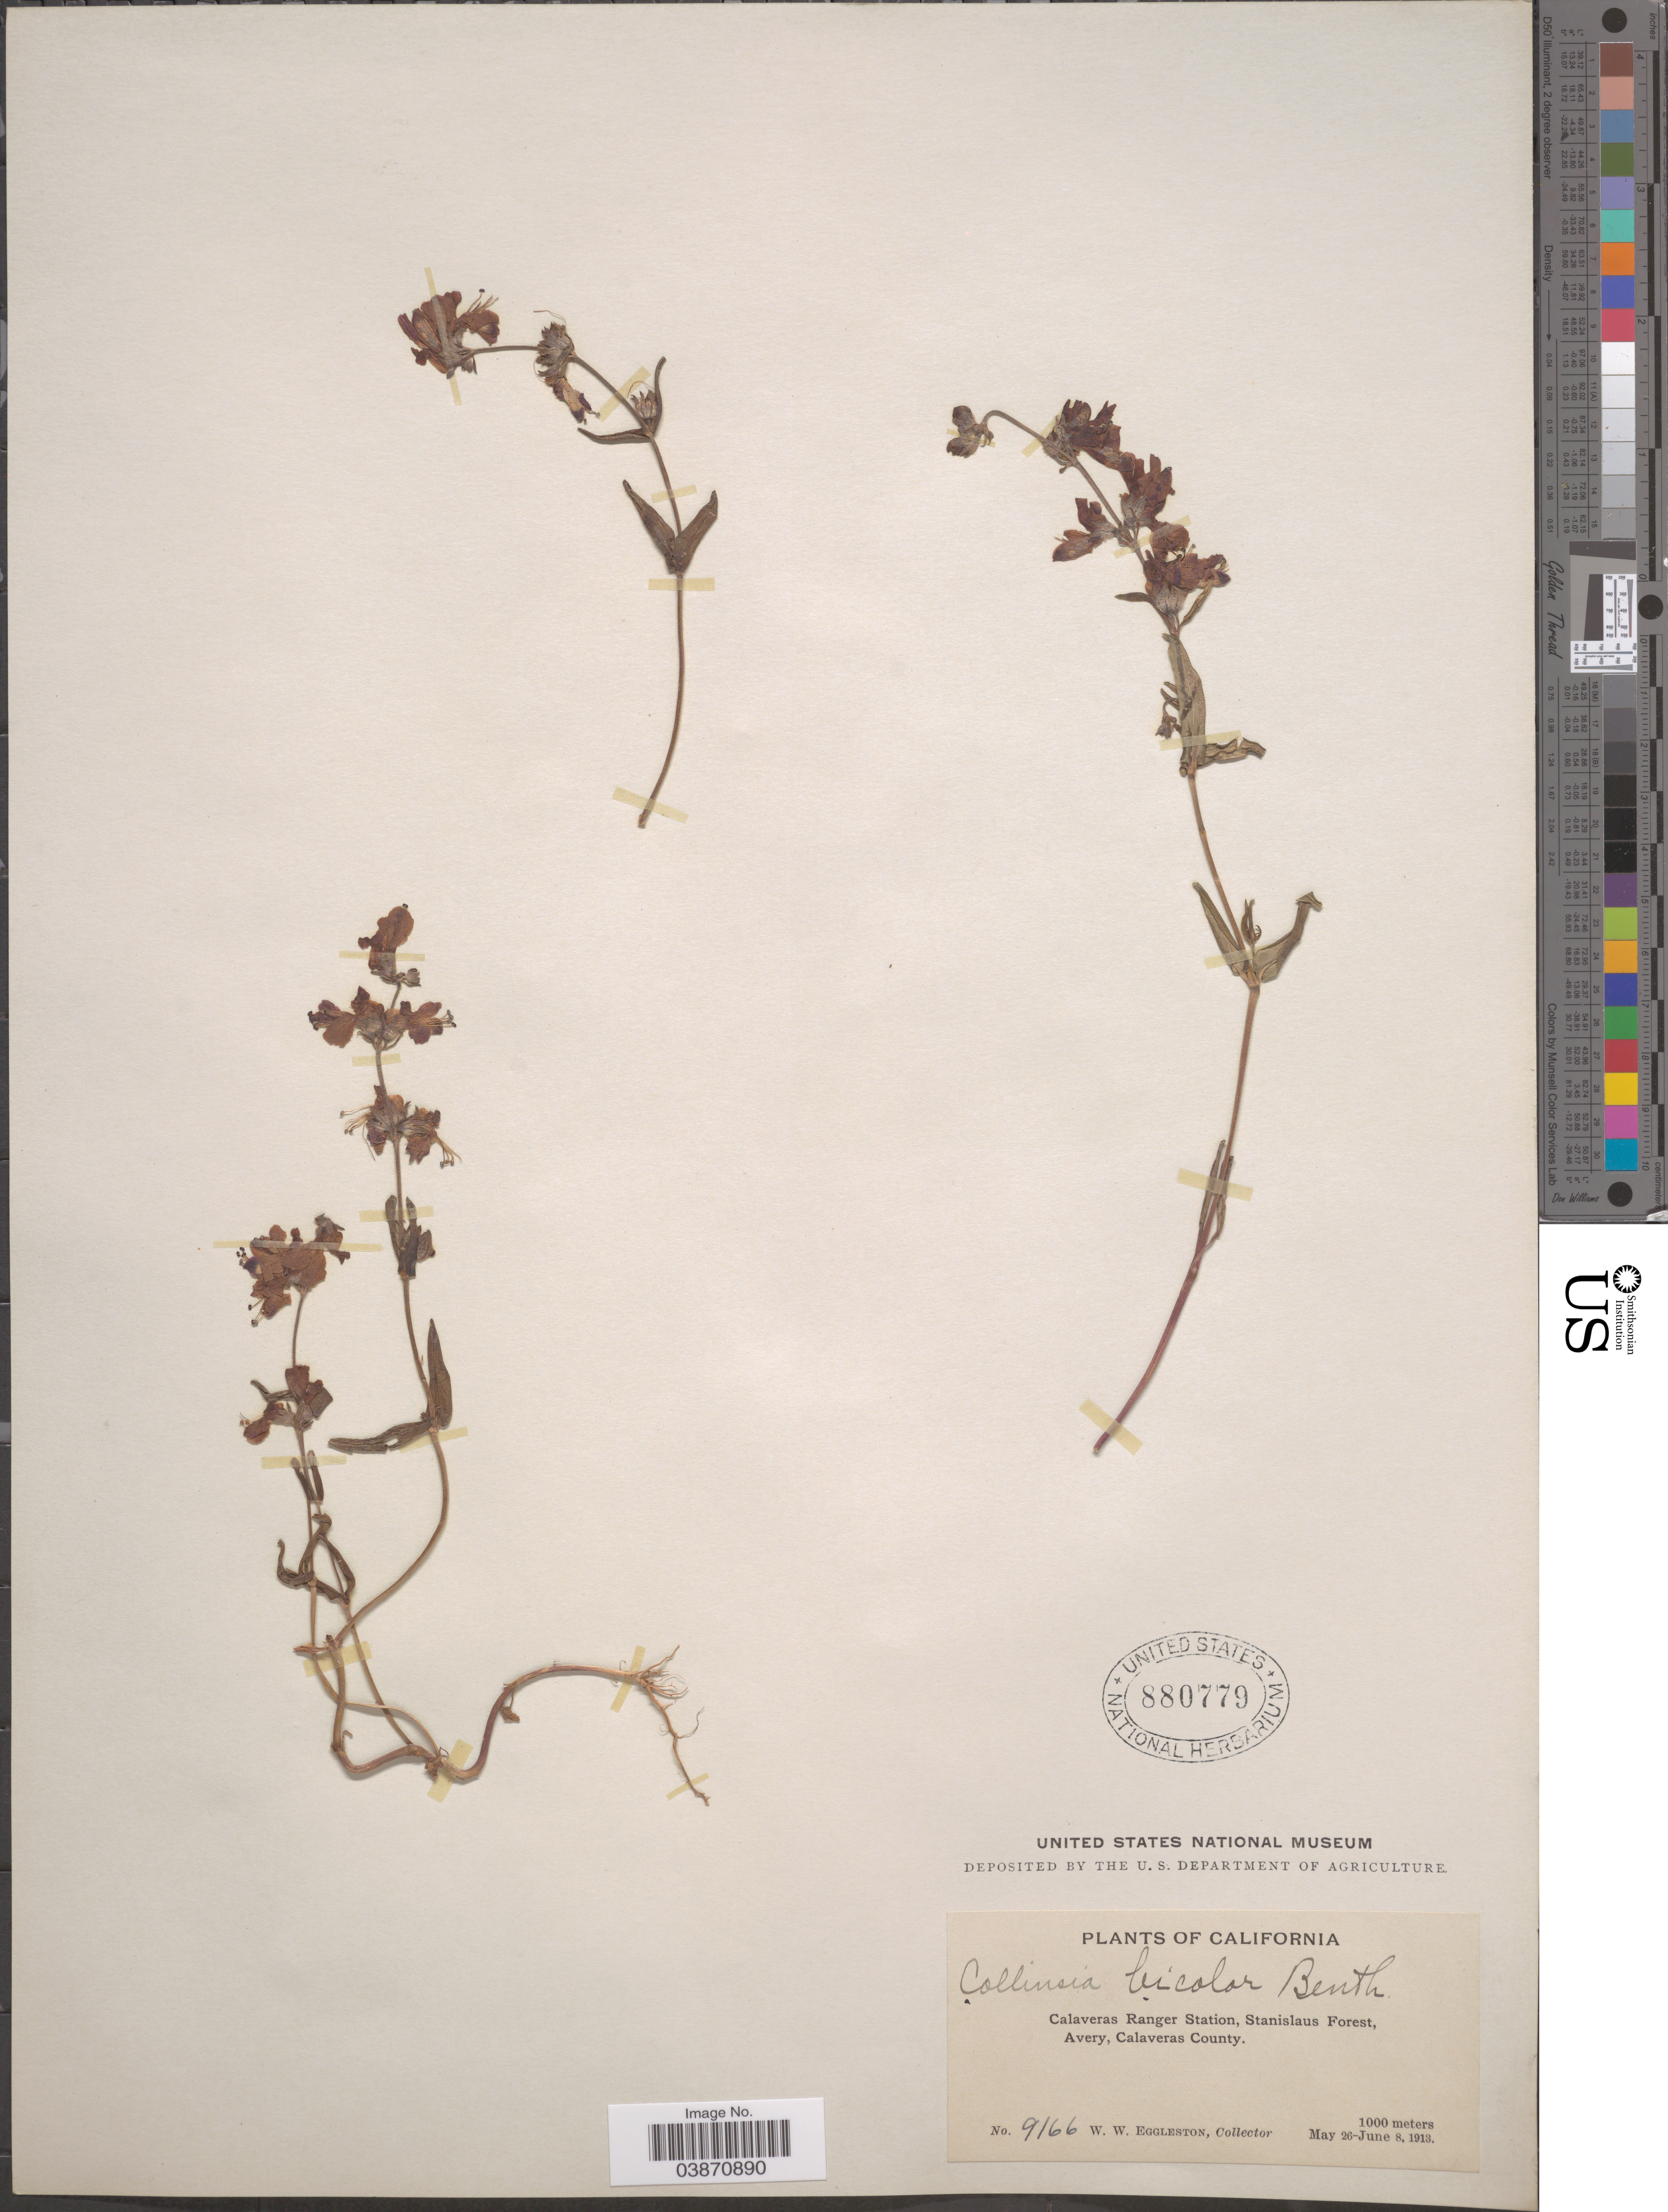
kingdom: Plantae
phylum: Tracheophyta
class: Magnoliopsida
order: Lamiales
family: Plantaginaceae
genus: Collinsia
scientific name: Collinsia bicolor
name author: Raf.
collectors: W. W. Eggleston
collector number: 9166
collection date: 1913-05-26/1913-06-08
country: United States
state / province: California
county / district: Calaveras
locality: Calaveras Ranger Station, Stanislaus Forest, Avery, Calaveras County.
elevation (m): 1000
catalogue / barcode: US 880779